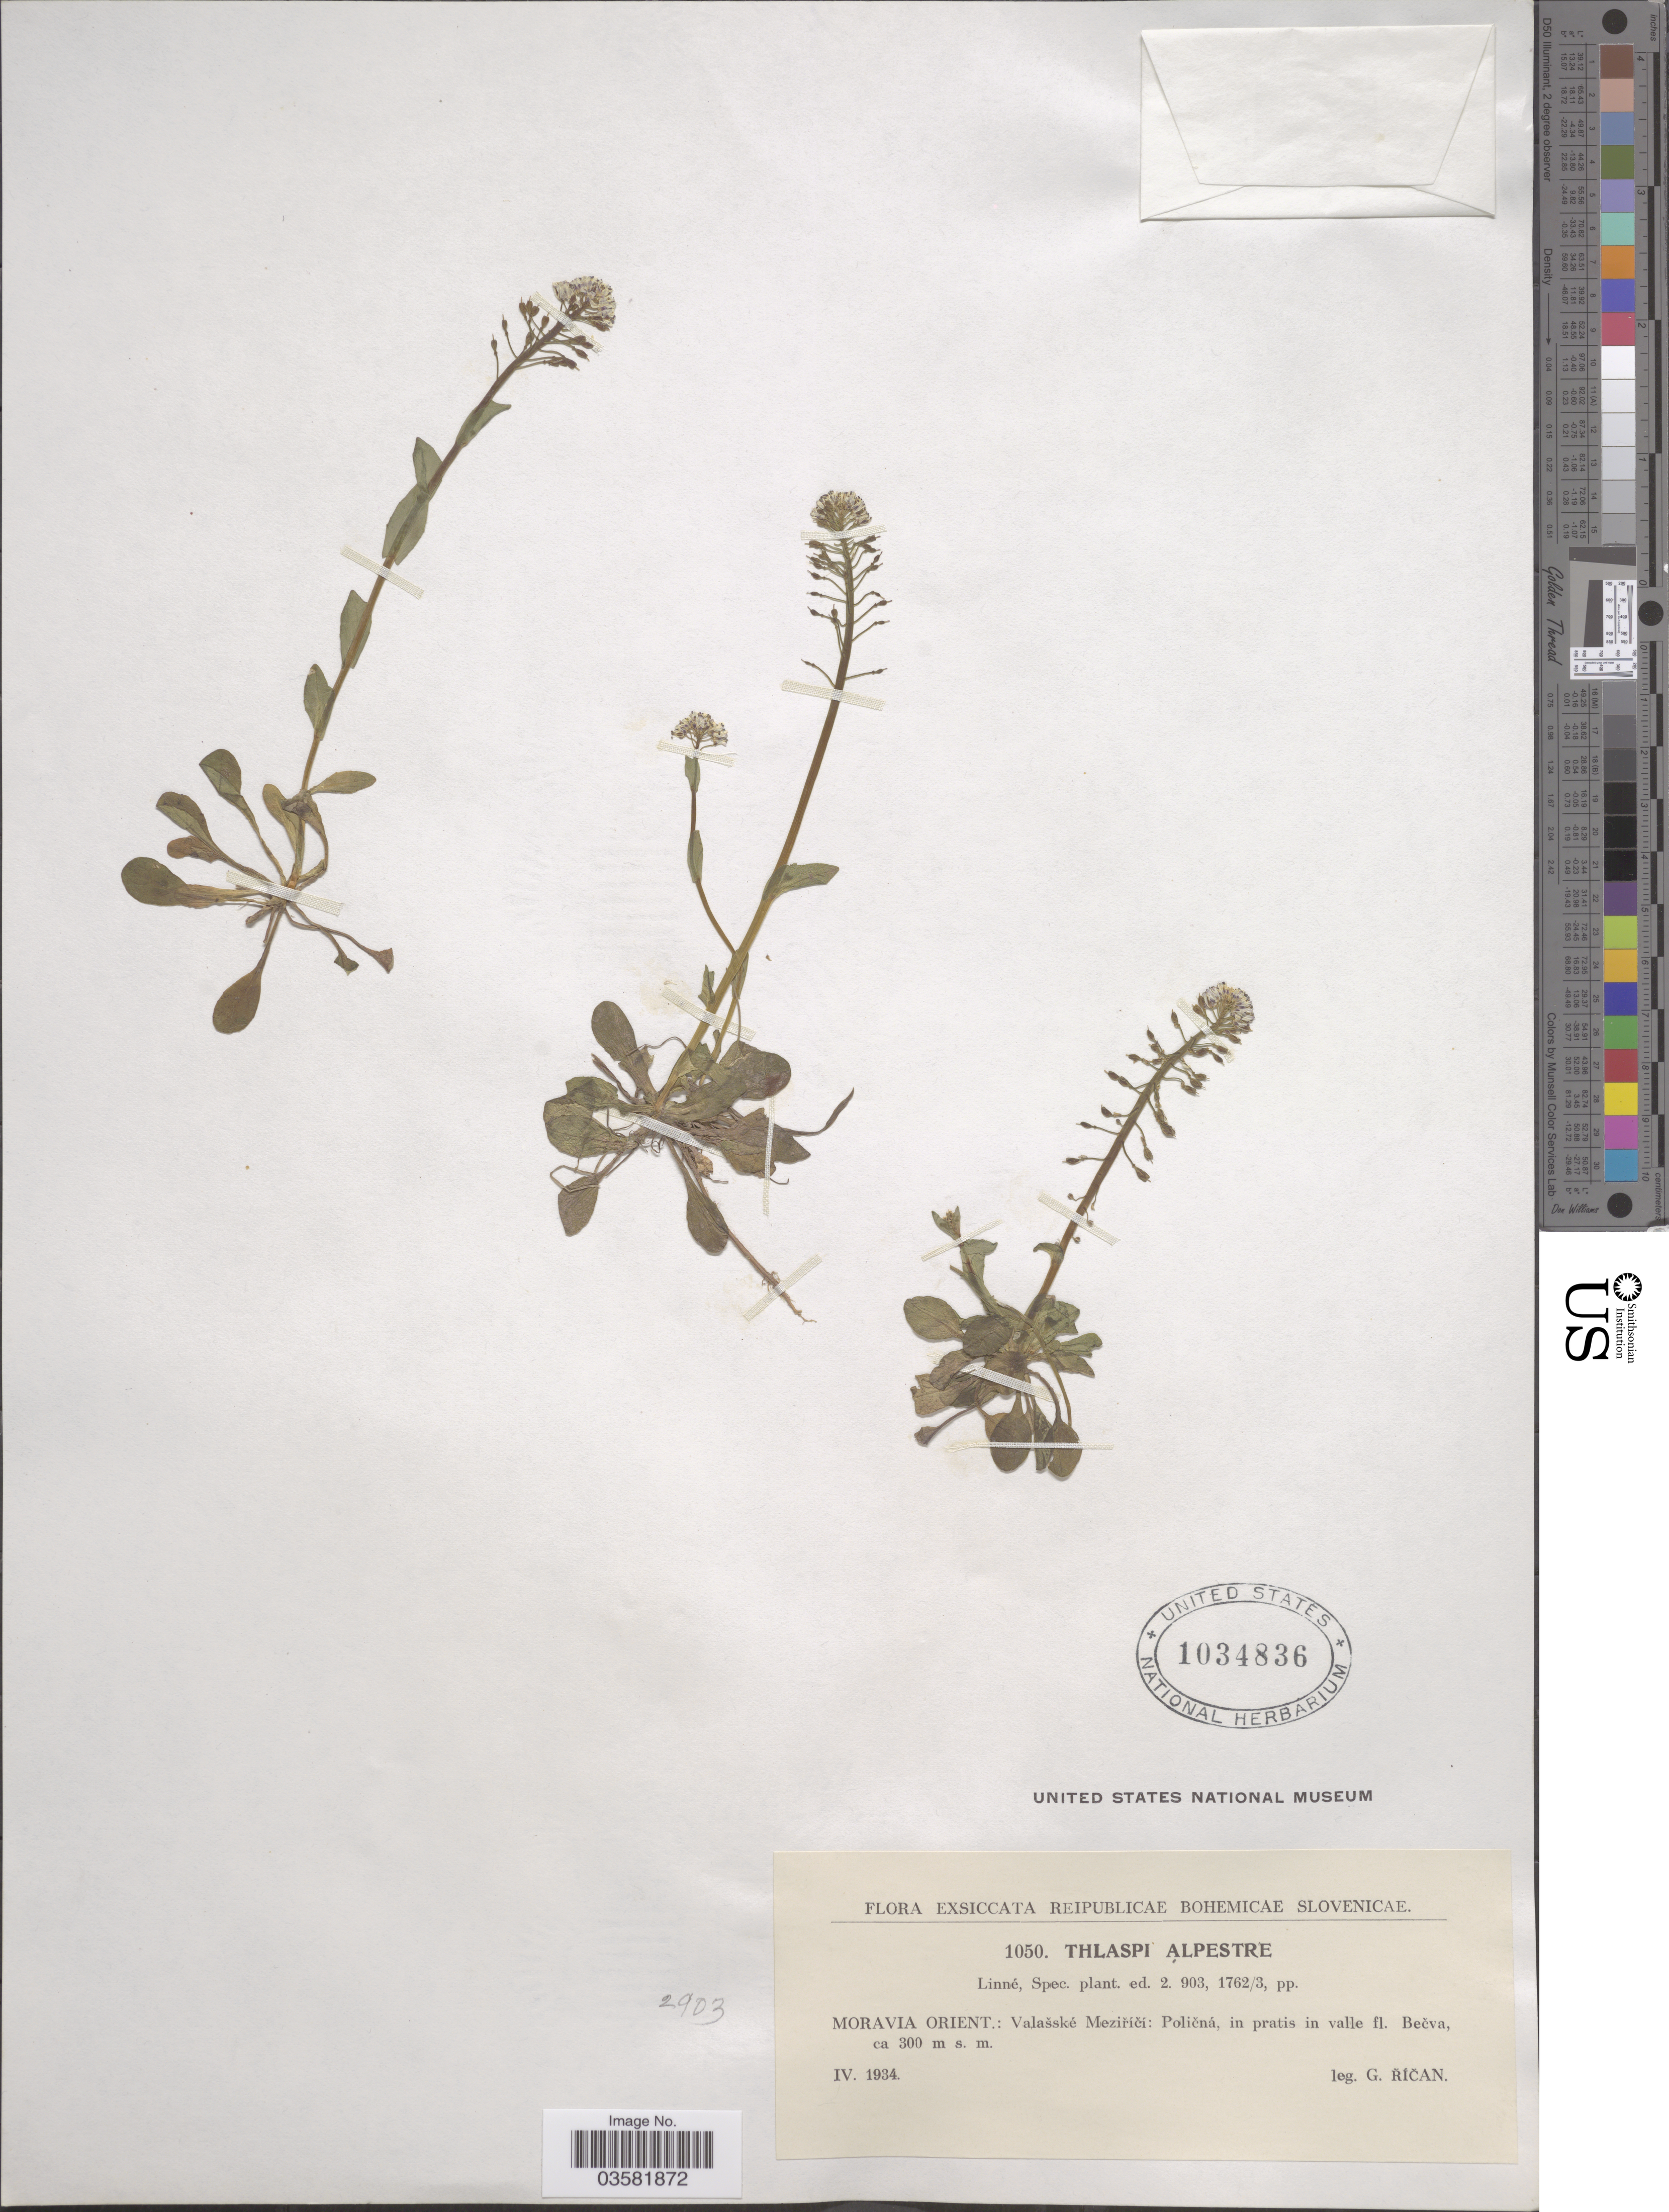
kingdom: Plantae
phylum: Tracheophyta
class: Magnoliopsida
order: Brassicales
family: Brassicaceae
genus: Thlaspi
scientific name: Thlaspi alpestre L. nom. illeg.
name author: L.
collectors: G. Rican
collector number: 1050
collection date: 1934-04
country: Czechia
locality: Reipublicae Bohemicae Slovenicae. Moravia Orient.: Valašské Meziříčí: Poličná, in pratis in valle fl. Bečva.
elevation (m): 300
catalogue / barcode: US 1034836